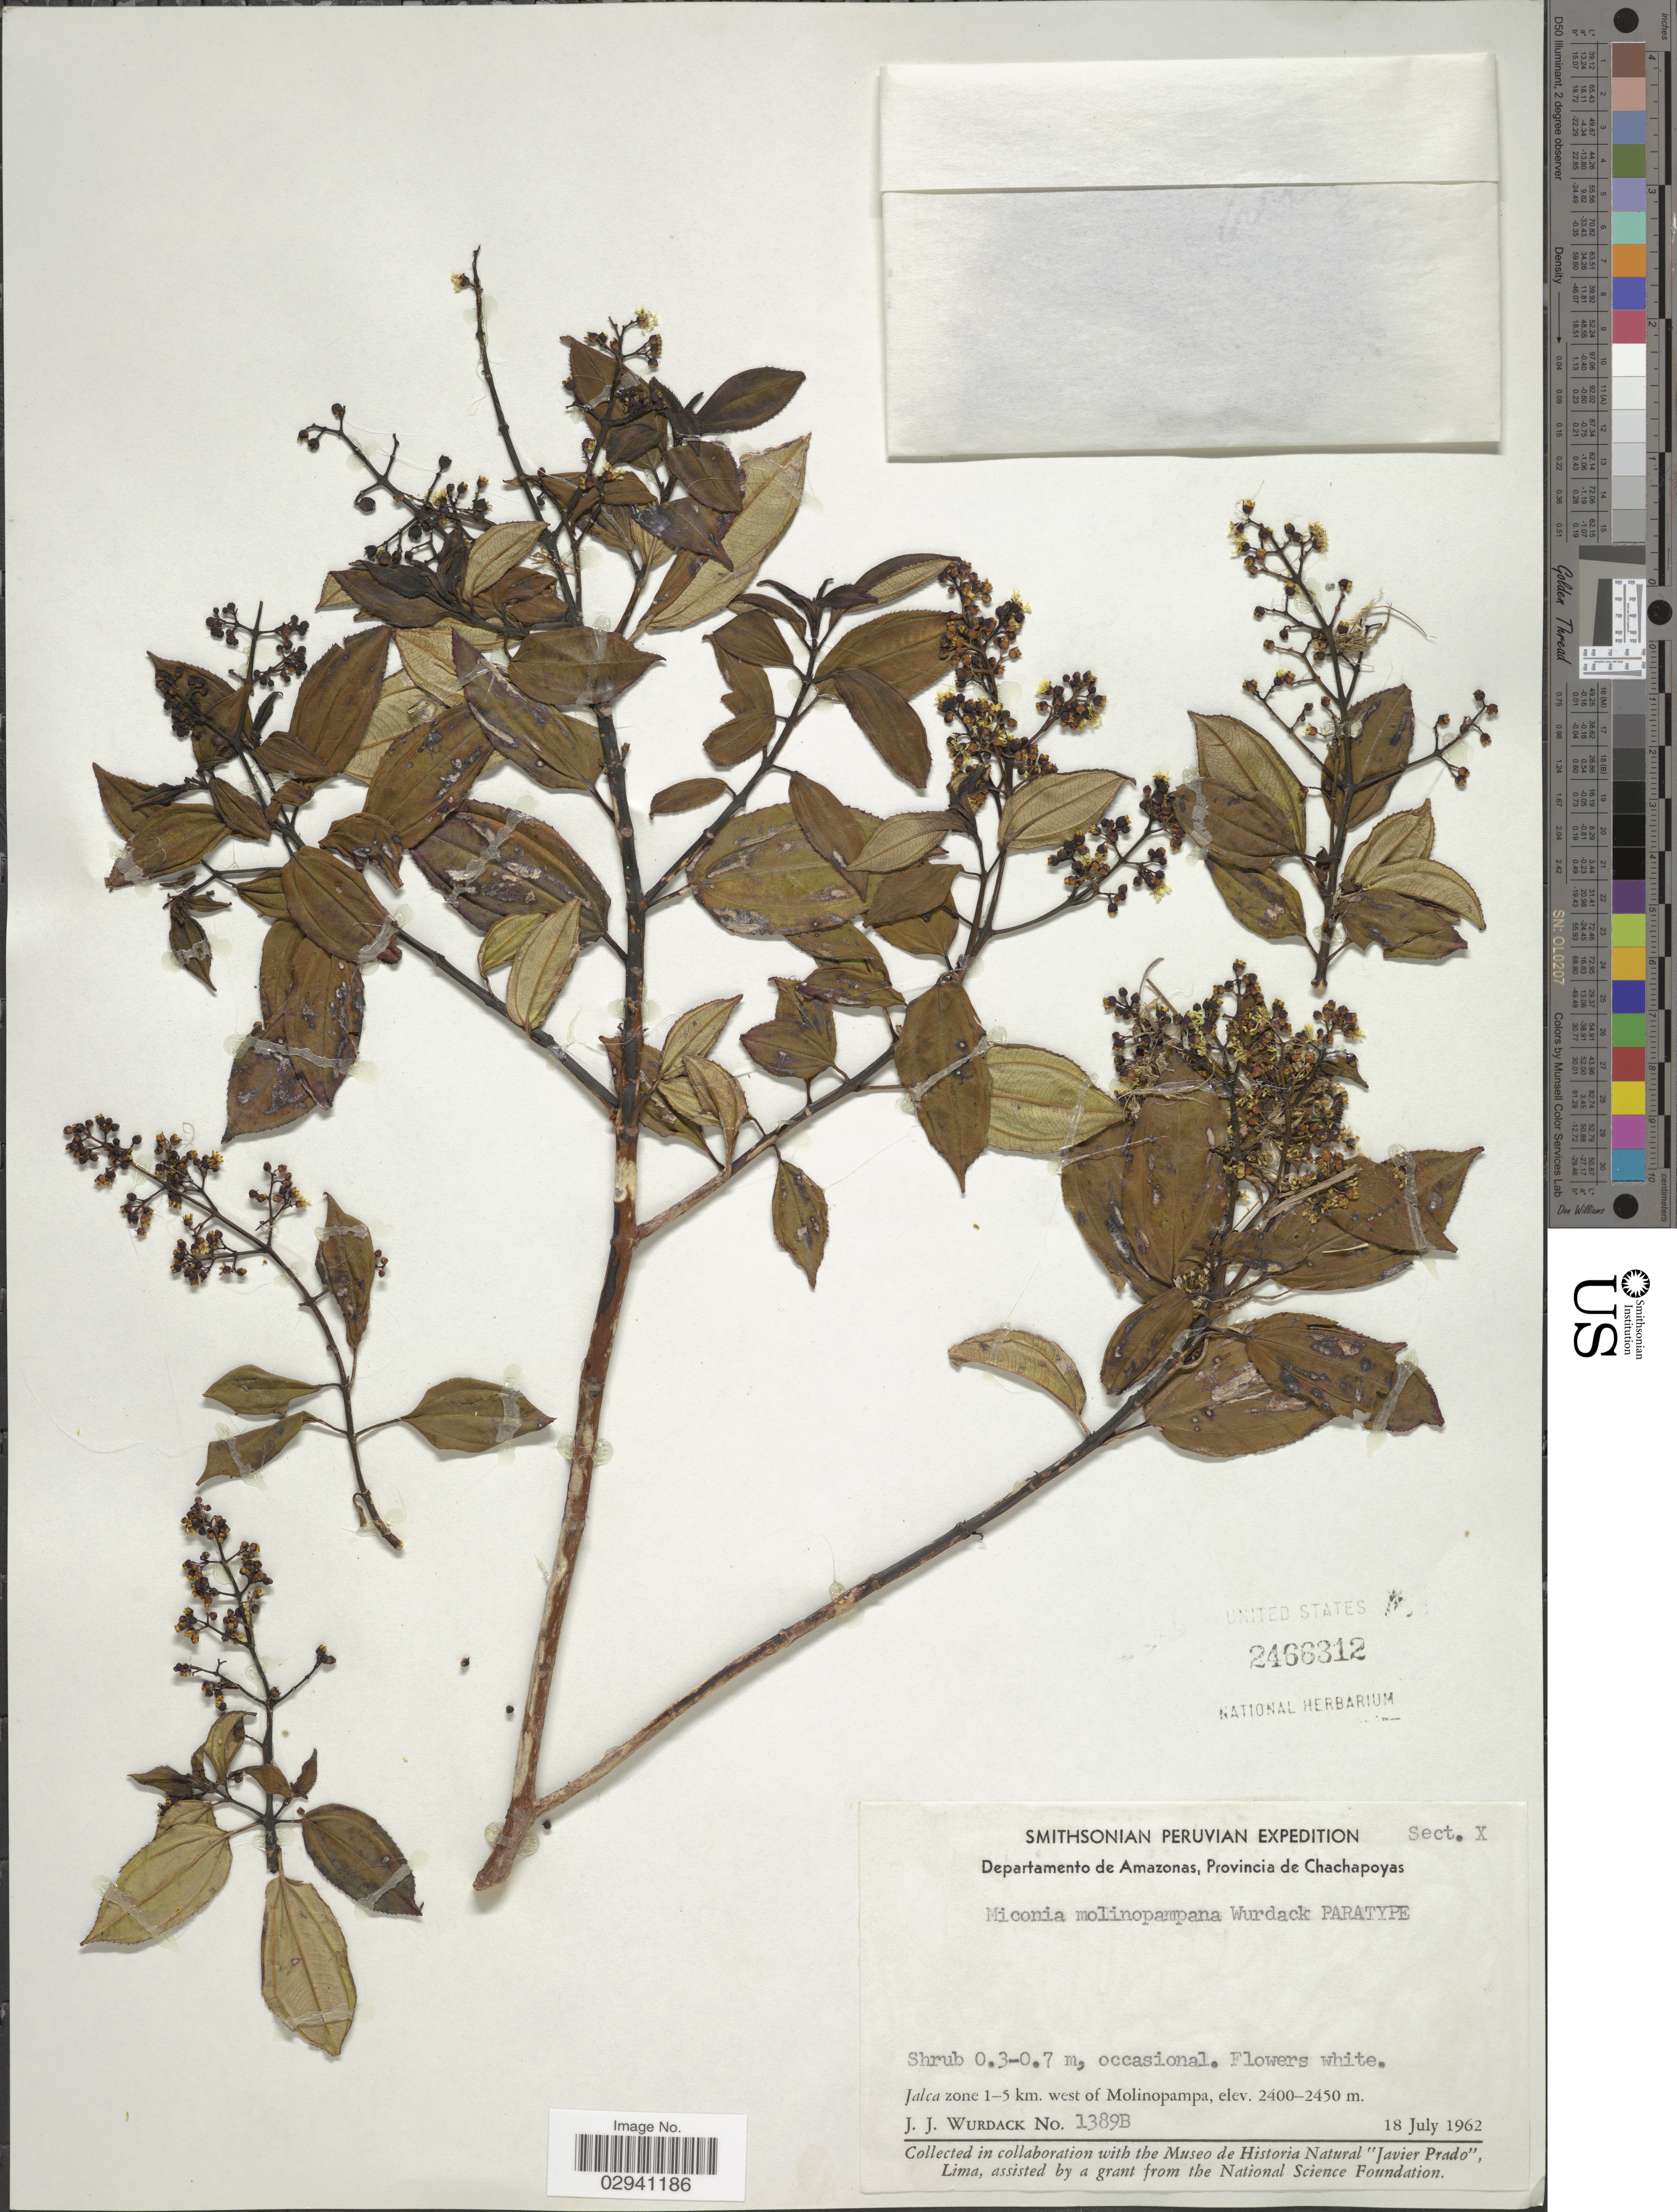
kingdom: Plantae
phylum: Tracheophyta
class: Magnoliopsida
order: Myrtales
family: Melastomataceae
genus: Miconia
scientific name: Miconia molinopampana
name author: Wurdack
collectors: J. J. Wurdack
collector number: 1389B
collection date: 1962-07-18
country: Peru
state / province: Amazonas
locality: Departamento de Amazonas, Provincia de Chachapoyas. Jalca zone 1-5 km. west of Molinopampa.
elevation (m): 2400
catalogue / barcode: US 2466312